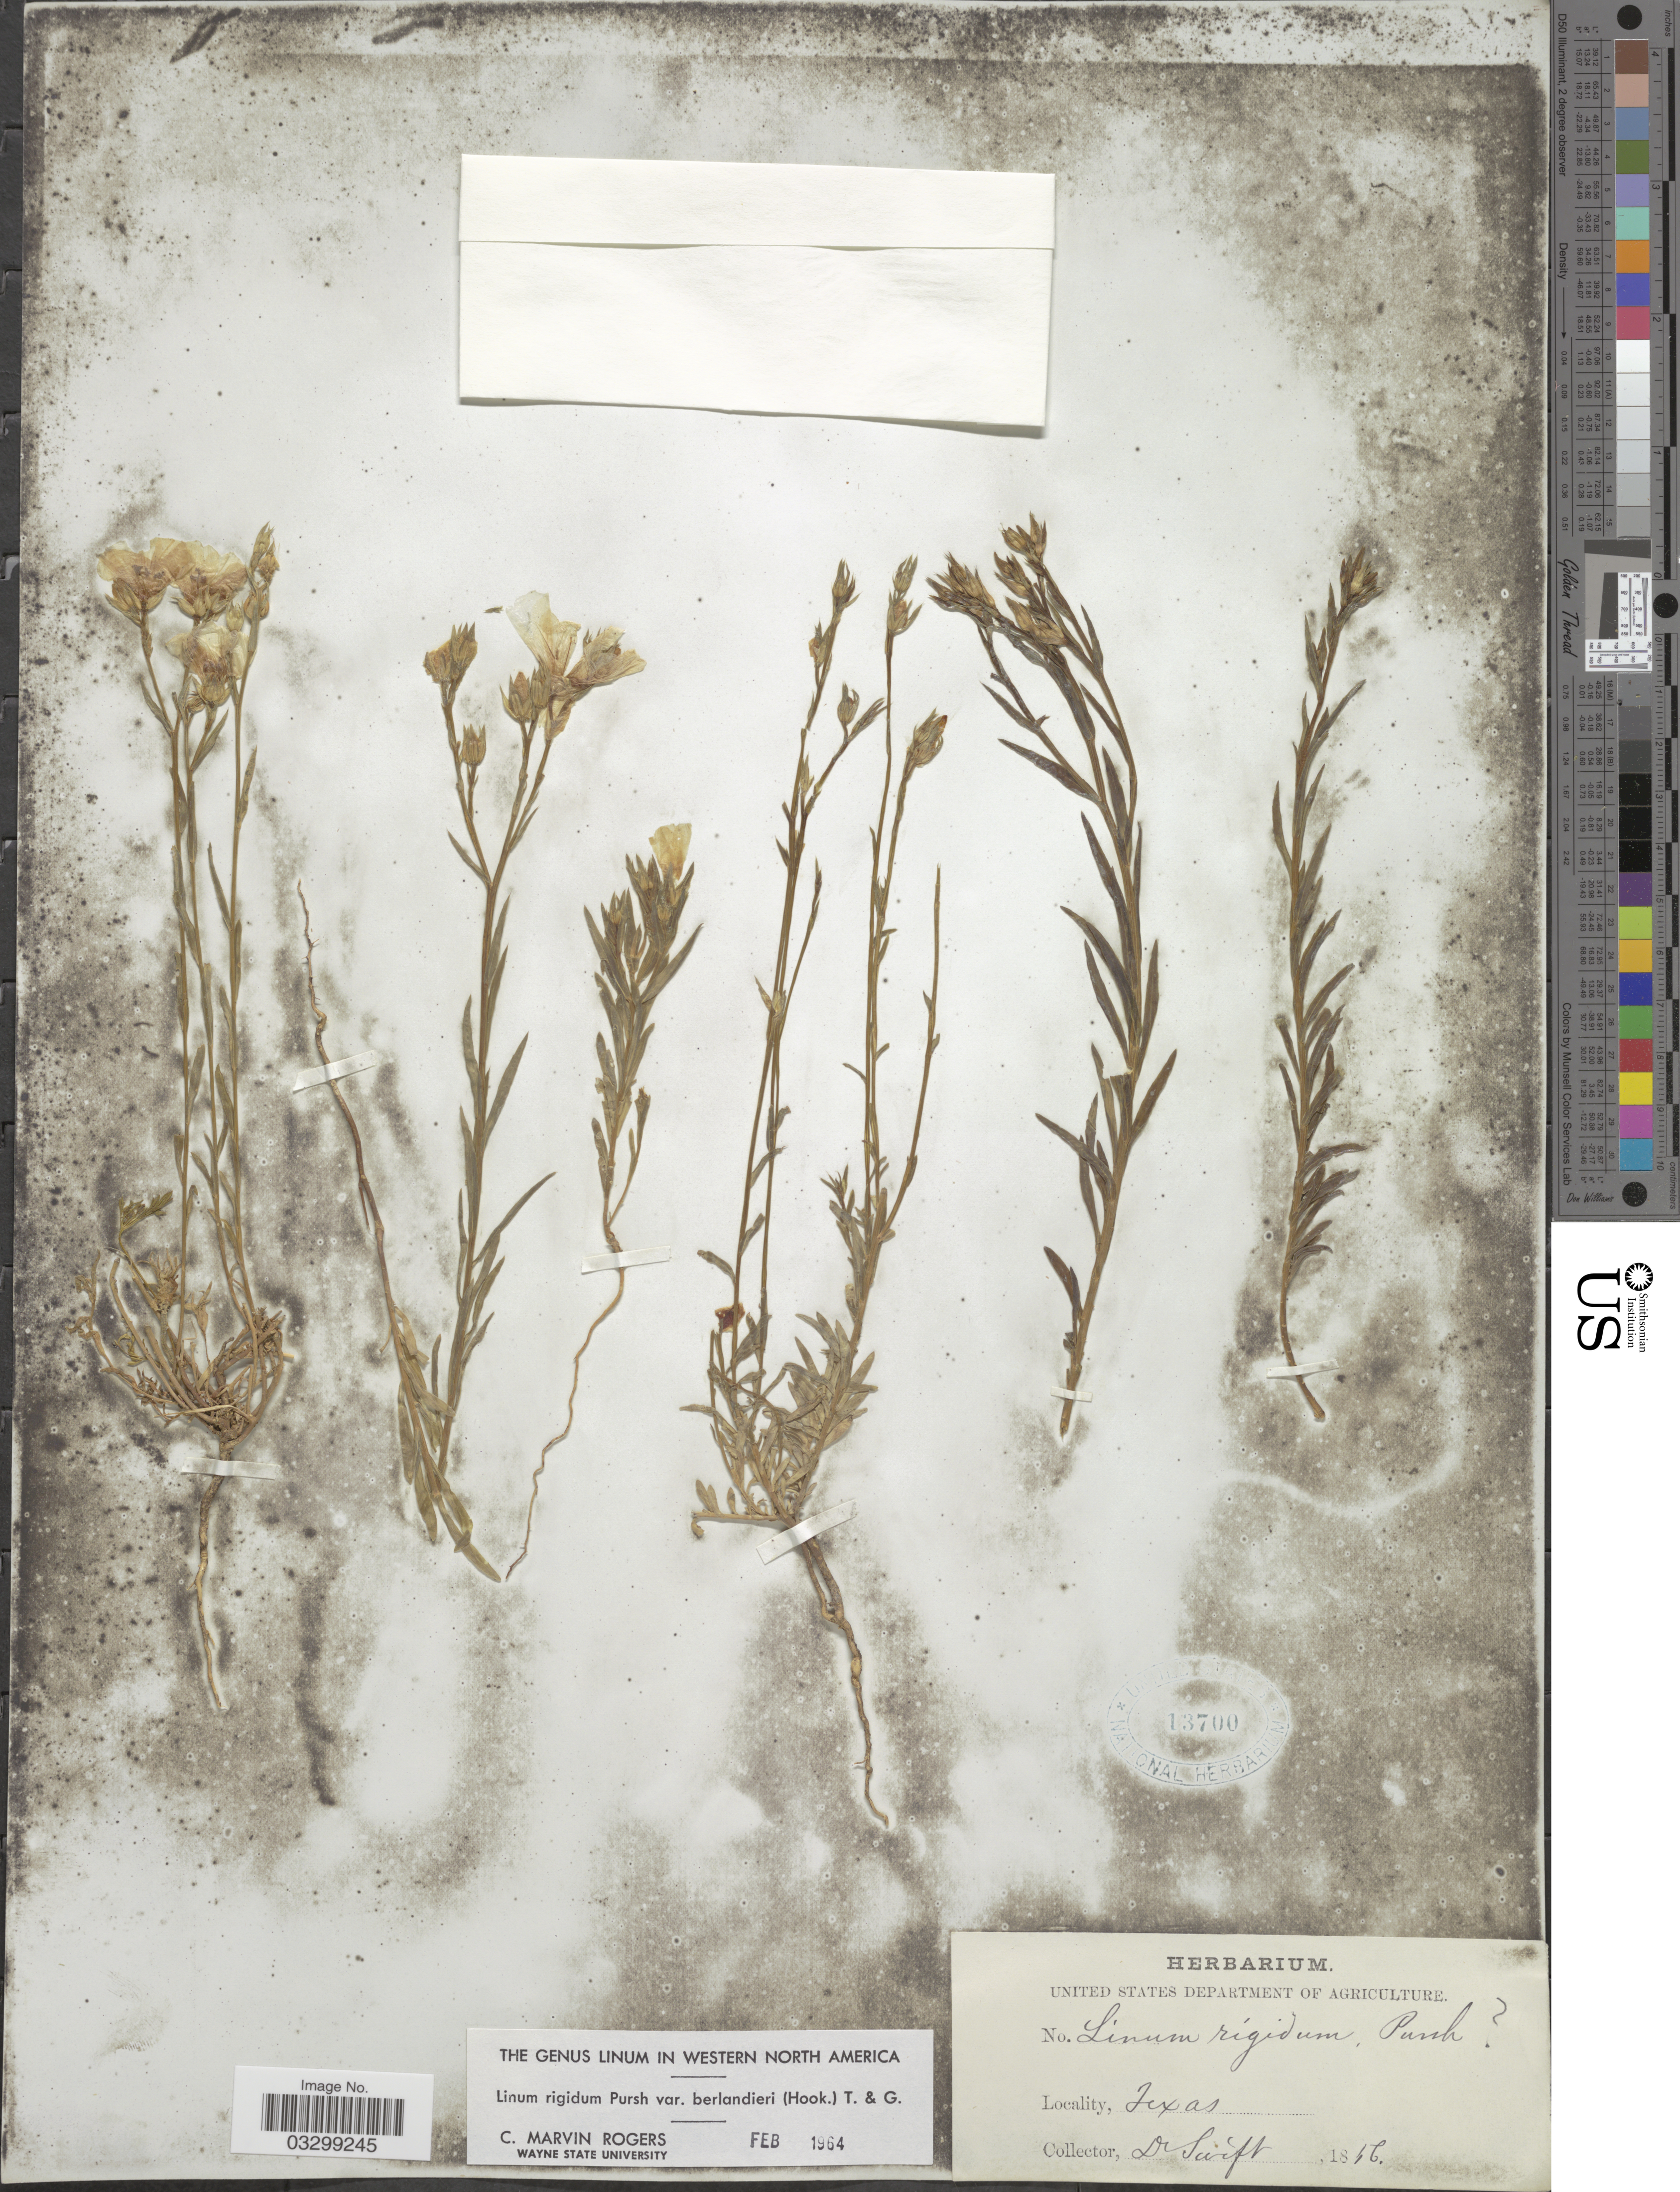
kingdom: Plantae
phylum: Tracheophyta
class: Magnoliopsida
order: Malpighiales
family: Linaceae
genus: Linum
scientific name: Linum rigidum var. berlandieri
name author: Pursh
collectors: Swift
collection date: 1846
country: United States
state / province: Texas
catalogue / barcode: US 13700